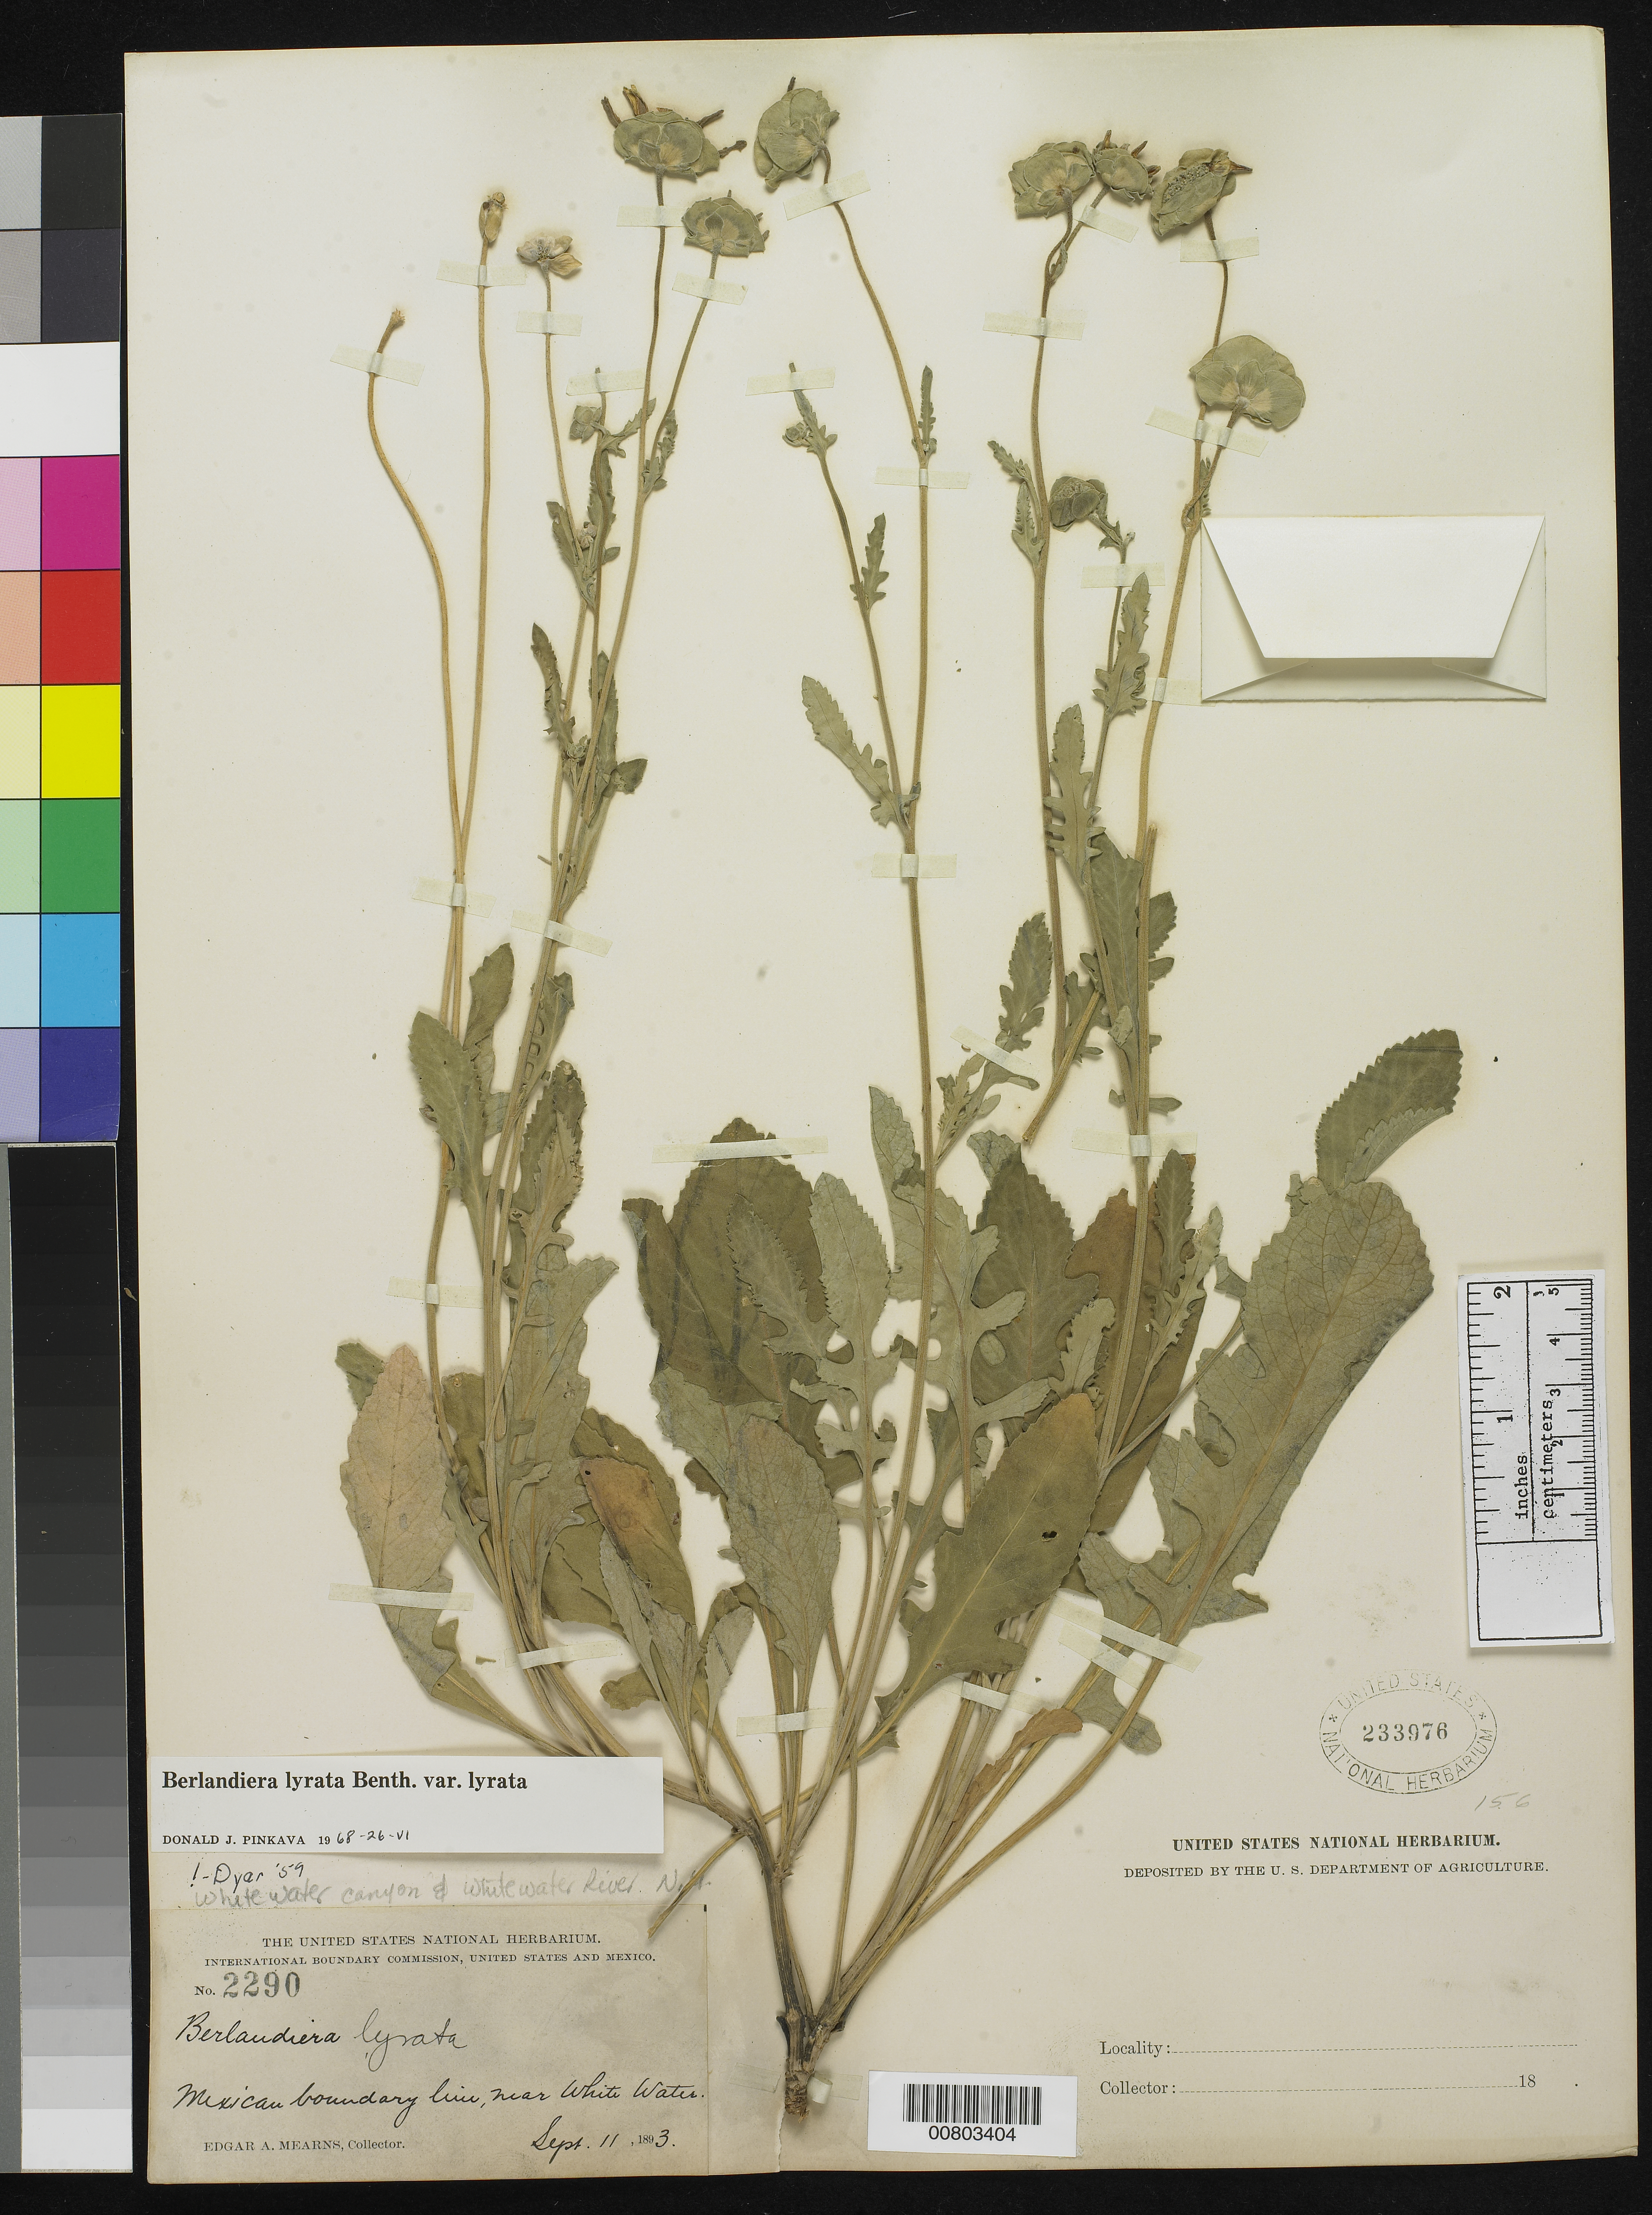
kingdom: Plantae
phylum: Tracheophyta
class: Magnoliopsida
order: Asterales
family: Asteraceae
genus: Berlandiera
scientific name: Berlandiera lyrata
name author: Benth.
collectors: E. A. Mearns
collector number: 2290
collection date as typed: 11 Sep 1893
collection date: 1893-09-11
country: United States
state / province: New Mexico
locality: Mexican boundary line near White Water.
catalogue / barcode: US 233976